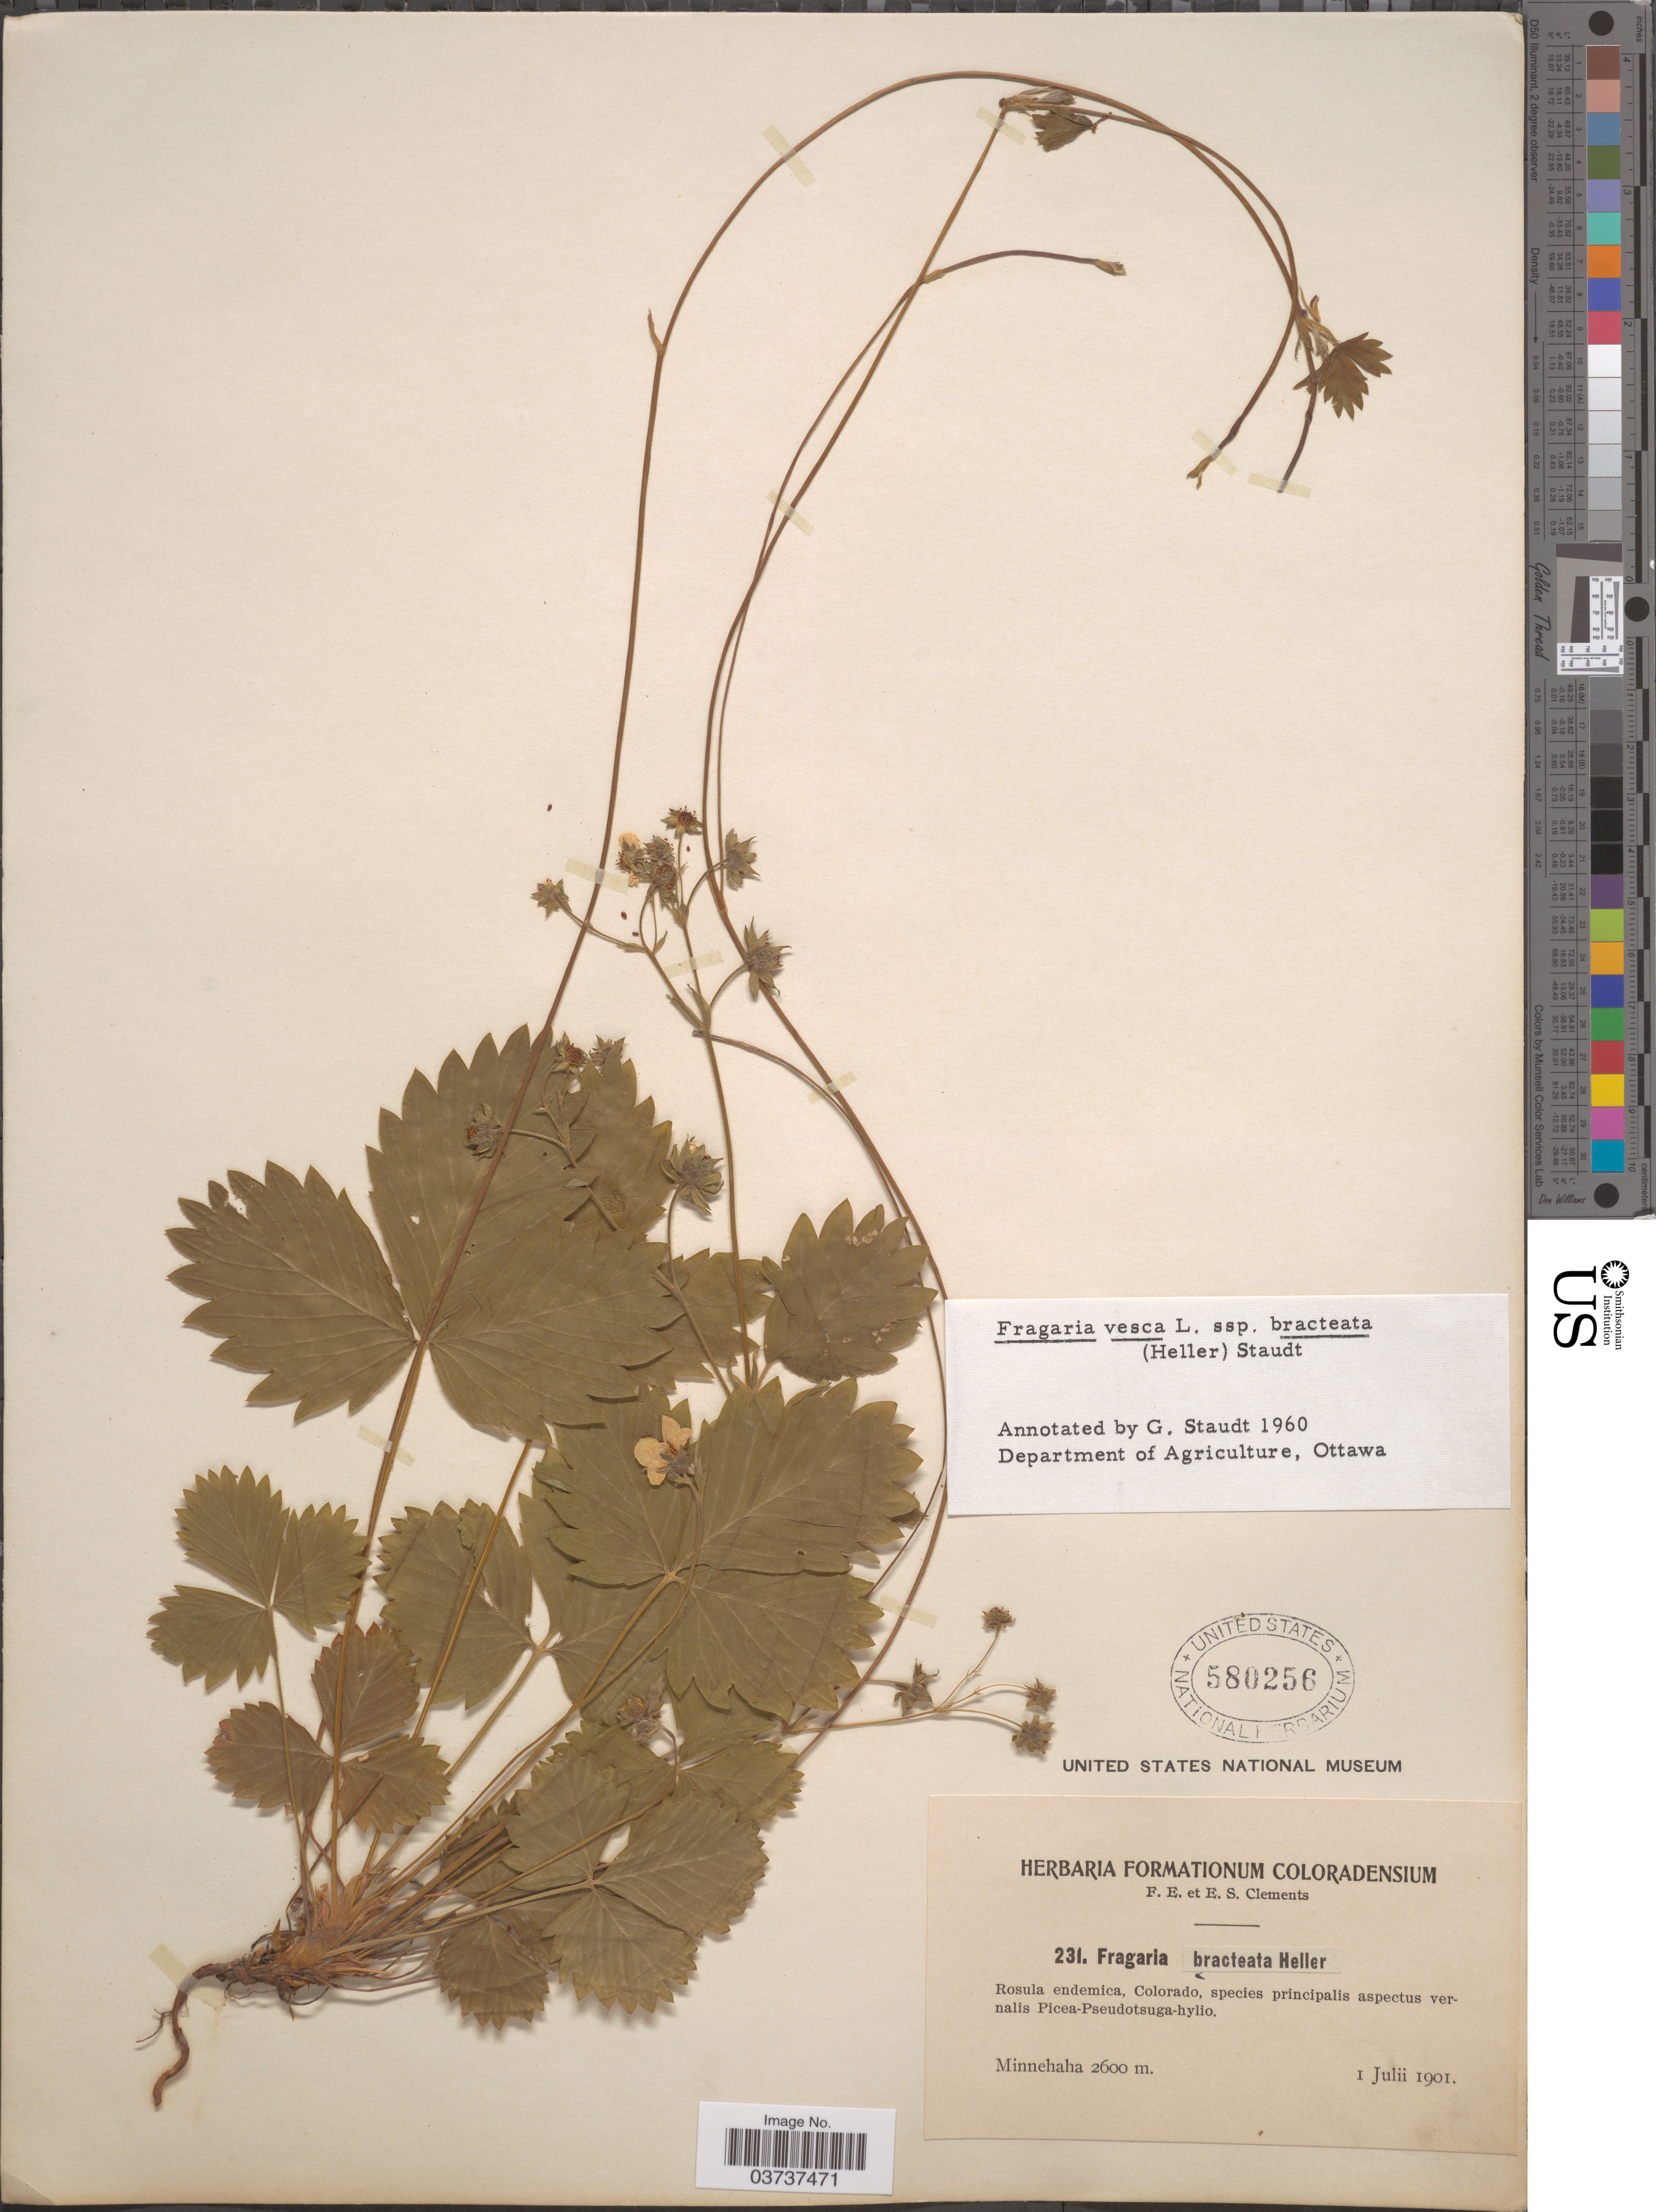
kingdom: Plantae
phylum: Tracheophyta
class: Magnoliopsida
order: Rosales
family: Rosaceae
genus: Fragaria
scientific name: Fragaria vesca subsp. bracteata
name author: L.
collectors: F. E. Clements & E. S. Clements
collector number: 231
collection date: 1901-07-01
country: United States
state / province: Colorado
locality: Minnehaha.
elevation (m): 2600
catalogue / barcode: US 580256